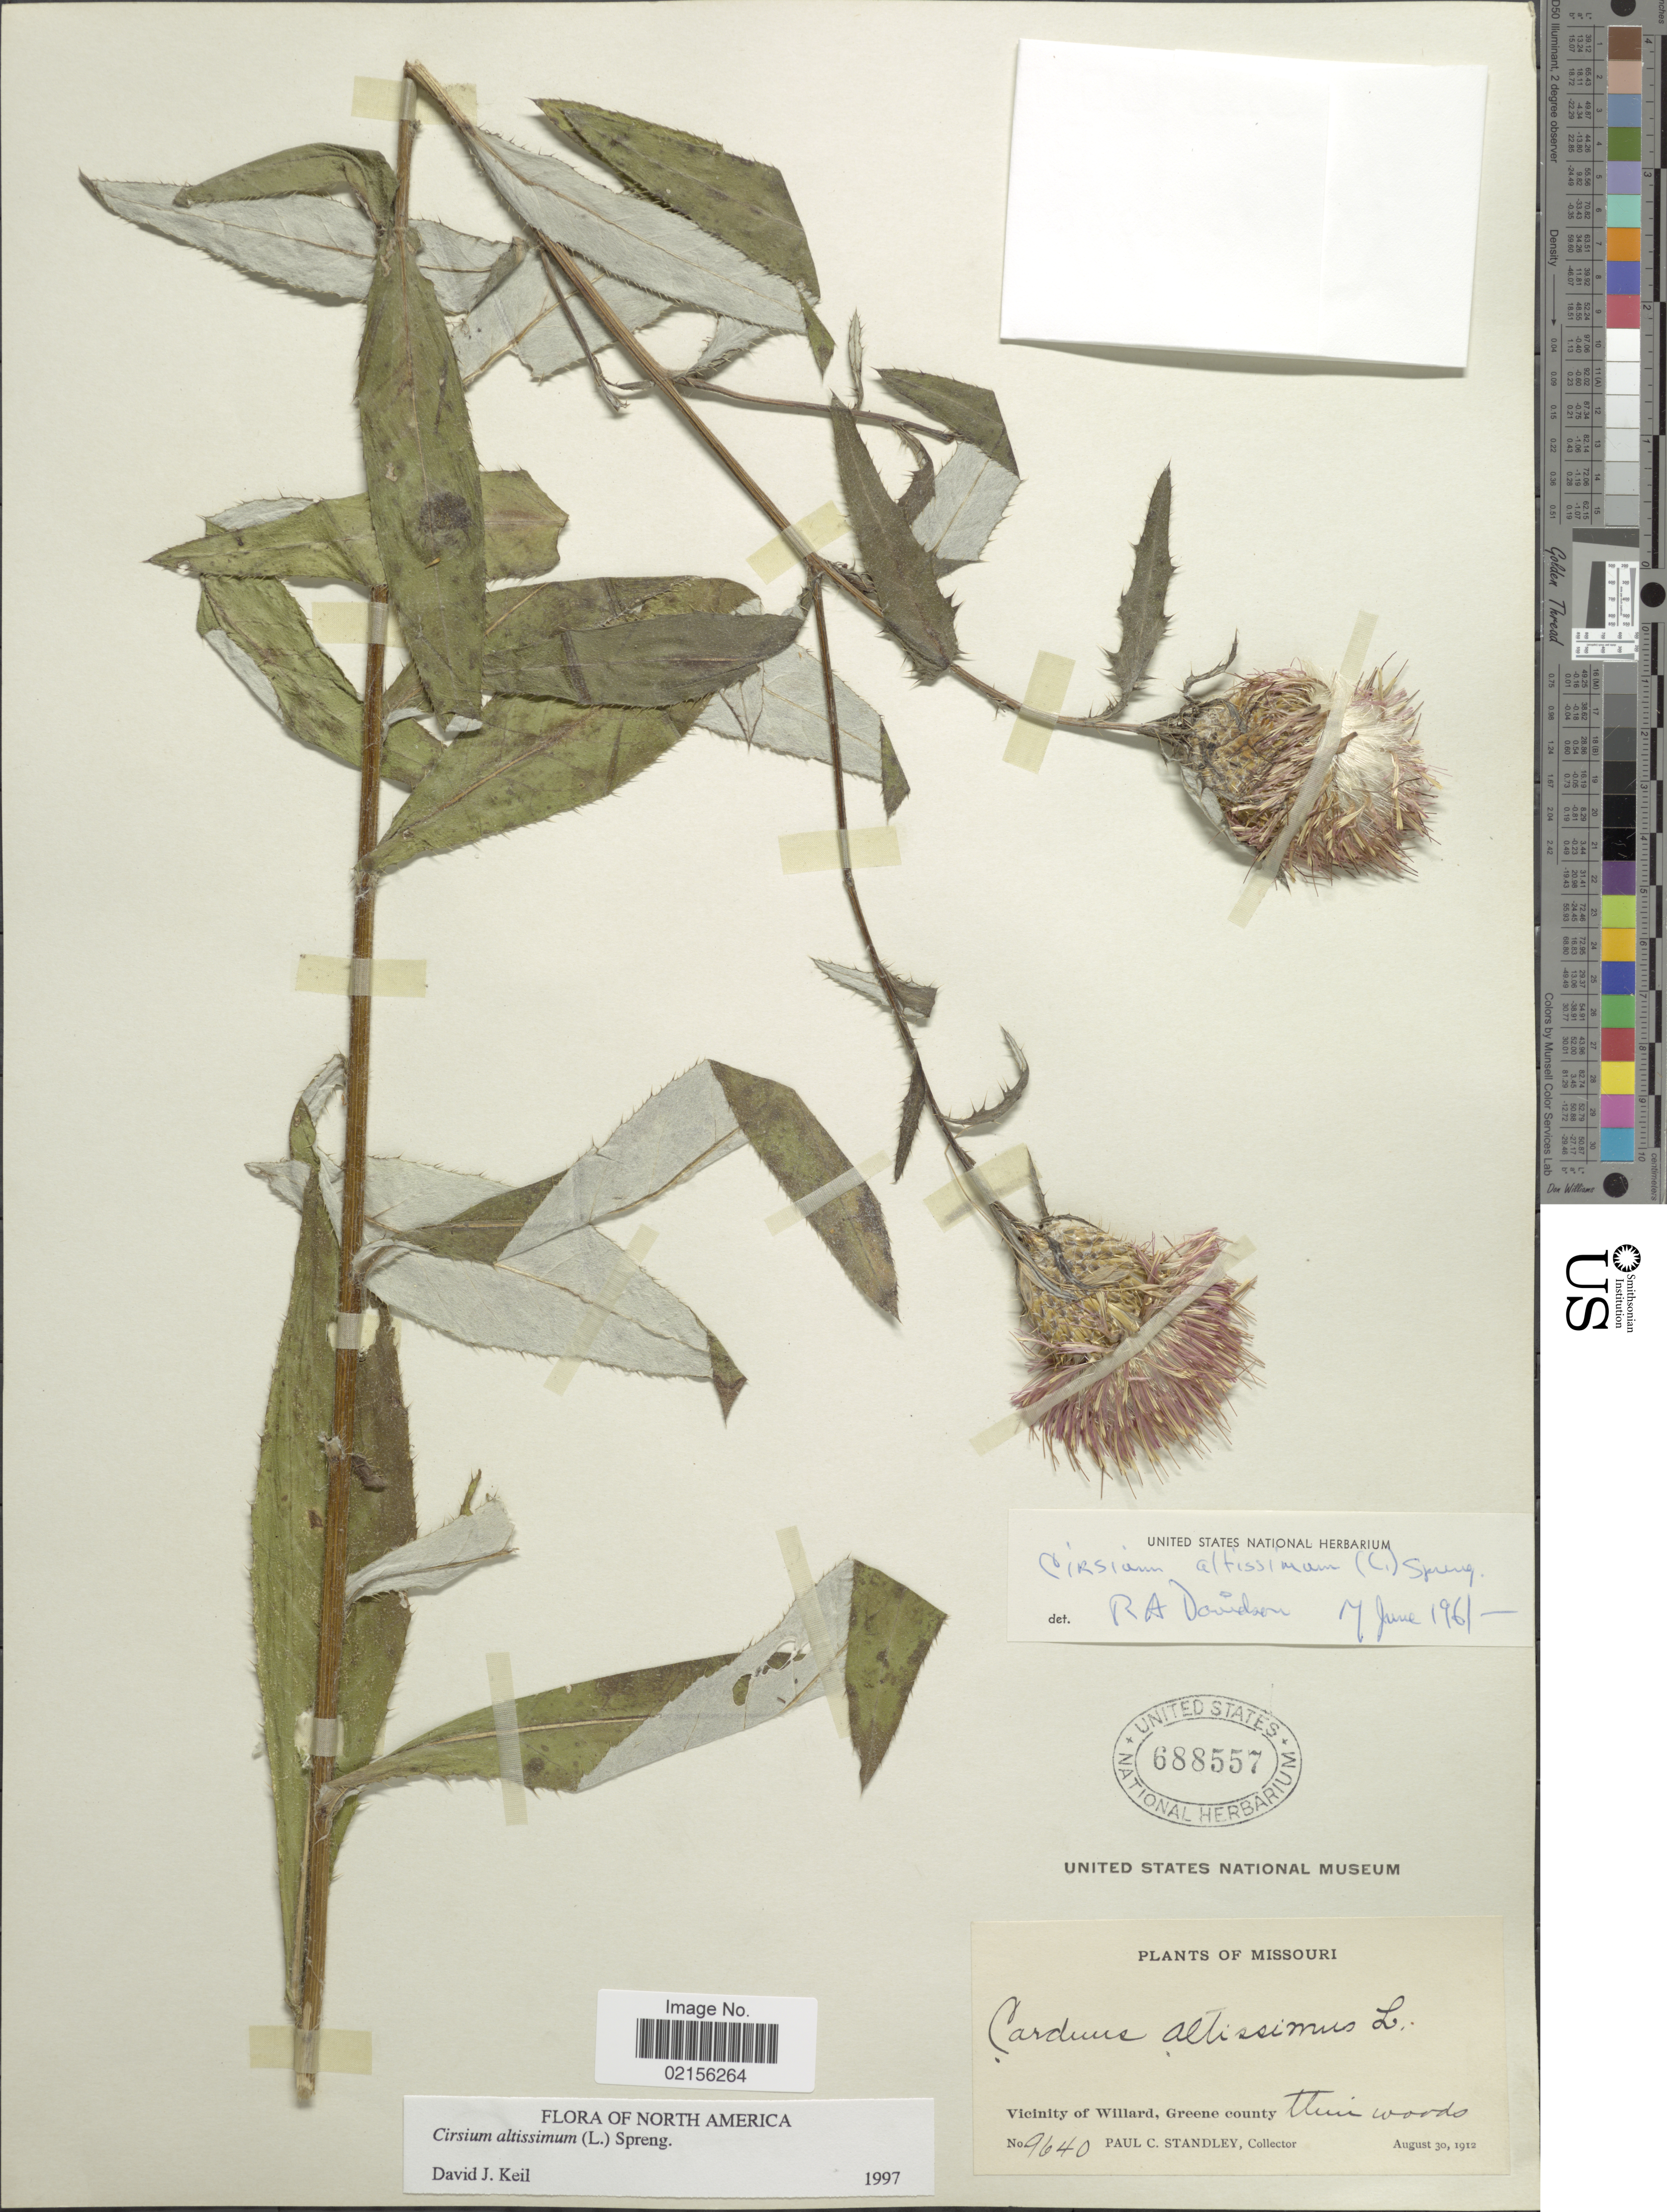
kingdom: Plantae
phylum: Tracheophyta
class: Magnoliopsida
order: Asterales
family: Asteraceae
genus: Cirsium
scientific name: Cirsium altissimum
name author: (L.) Spreng.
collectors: P. C. Standley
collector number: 9640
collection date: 1912-08-30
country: United States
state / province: Missouri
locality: Vicinity of Willard, Greene county thin woods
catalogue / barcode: US 688557